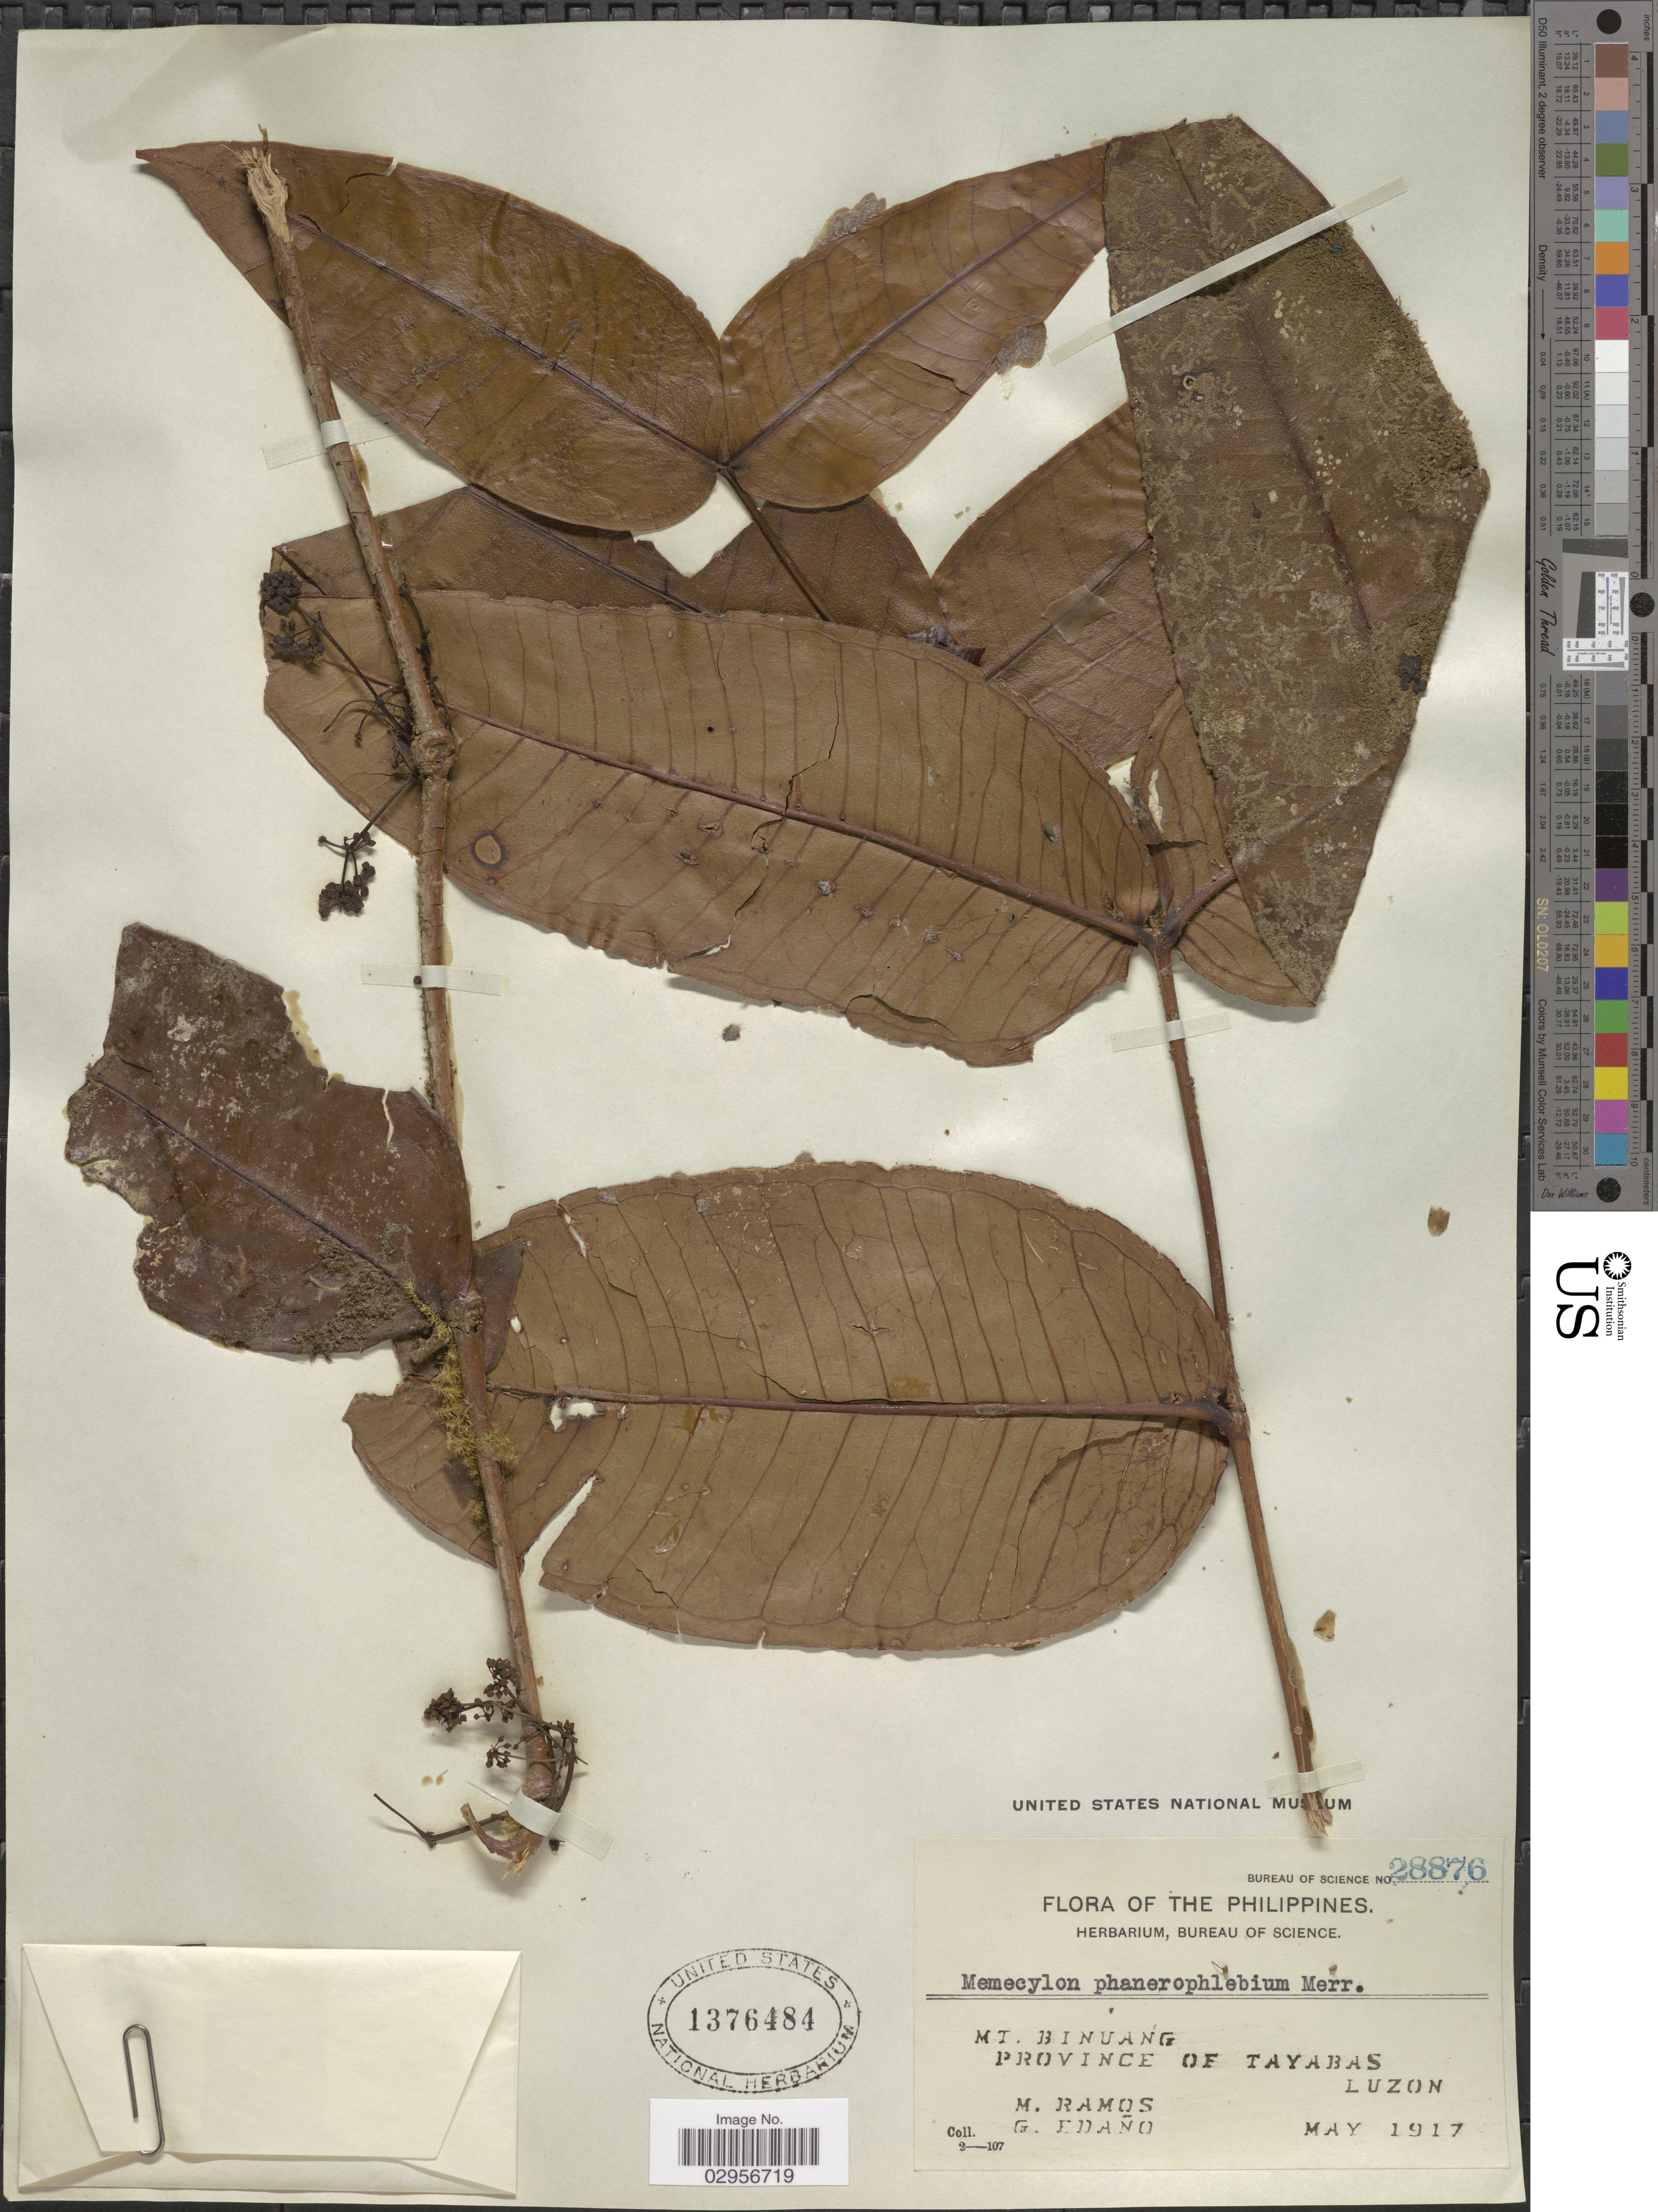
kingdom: Plantae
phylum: Tracheophyta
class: Magnoliopsida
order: Myrtales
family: Melastomataceae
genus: Memecylon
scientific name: Memecylon phanerophlebium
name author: Merr.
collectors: M. Ramos & G. Edaño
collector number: Bureau of Science 28876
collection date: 1917-05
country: Philippines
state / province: Calabarzon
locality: Mt. Binuang, Province of Tayabas, Luzon.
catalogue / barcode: US 1376484